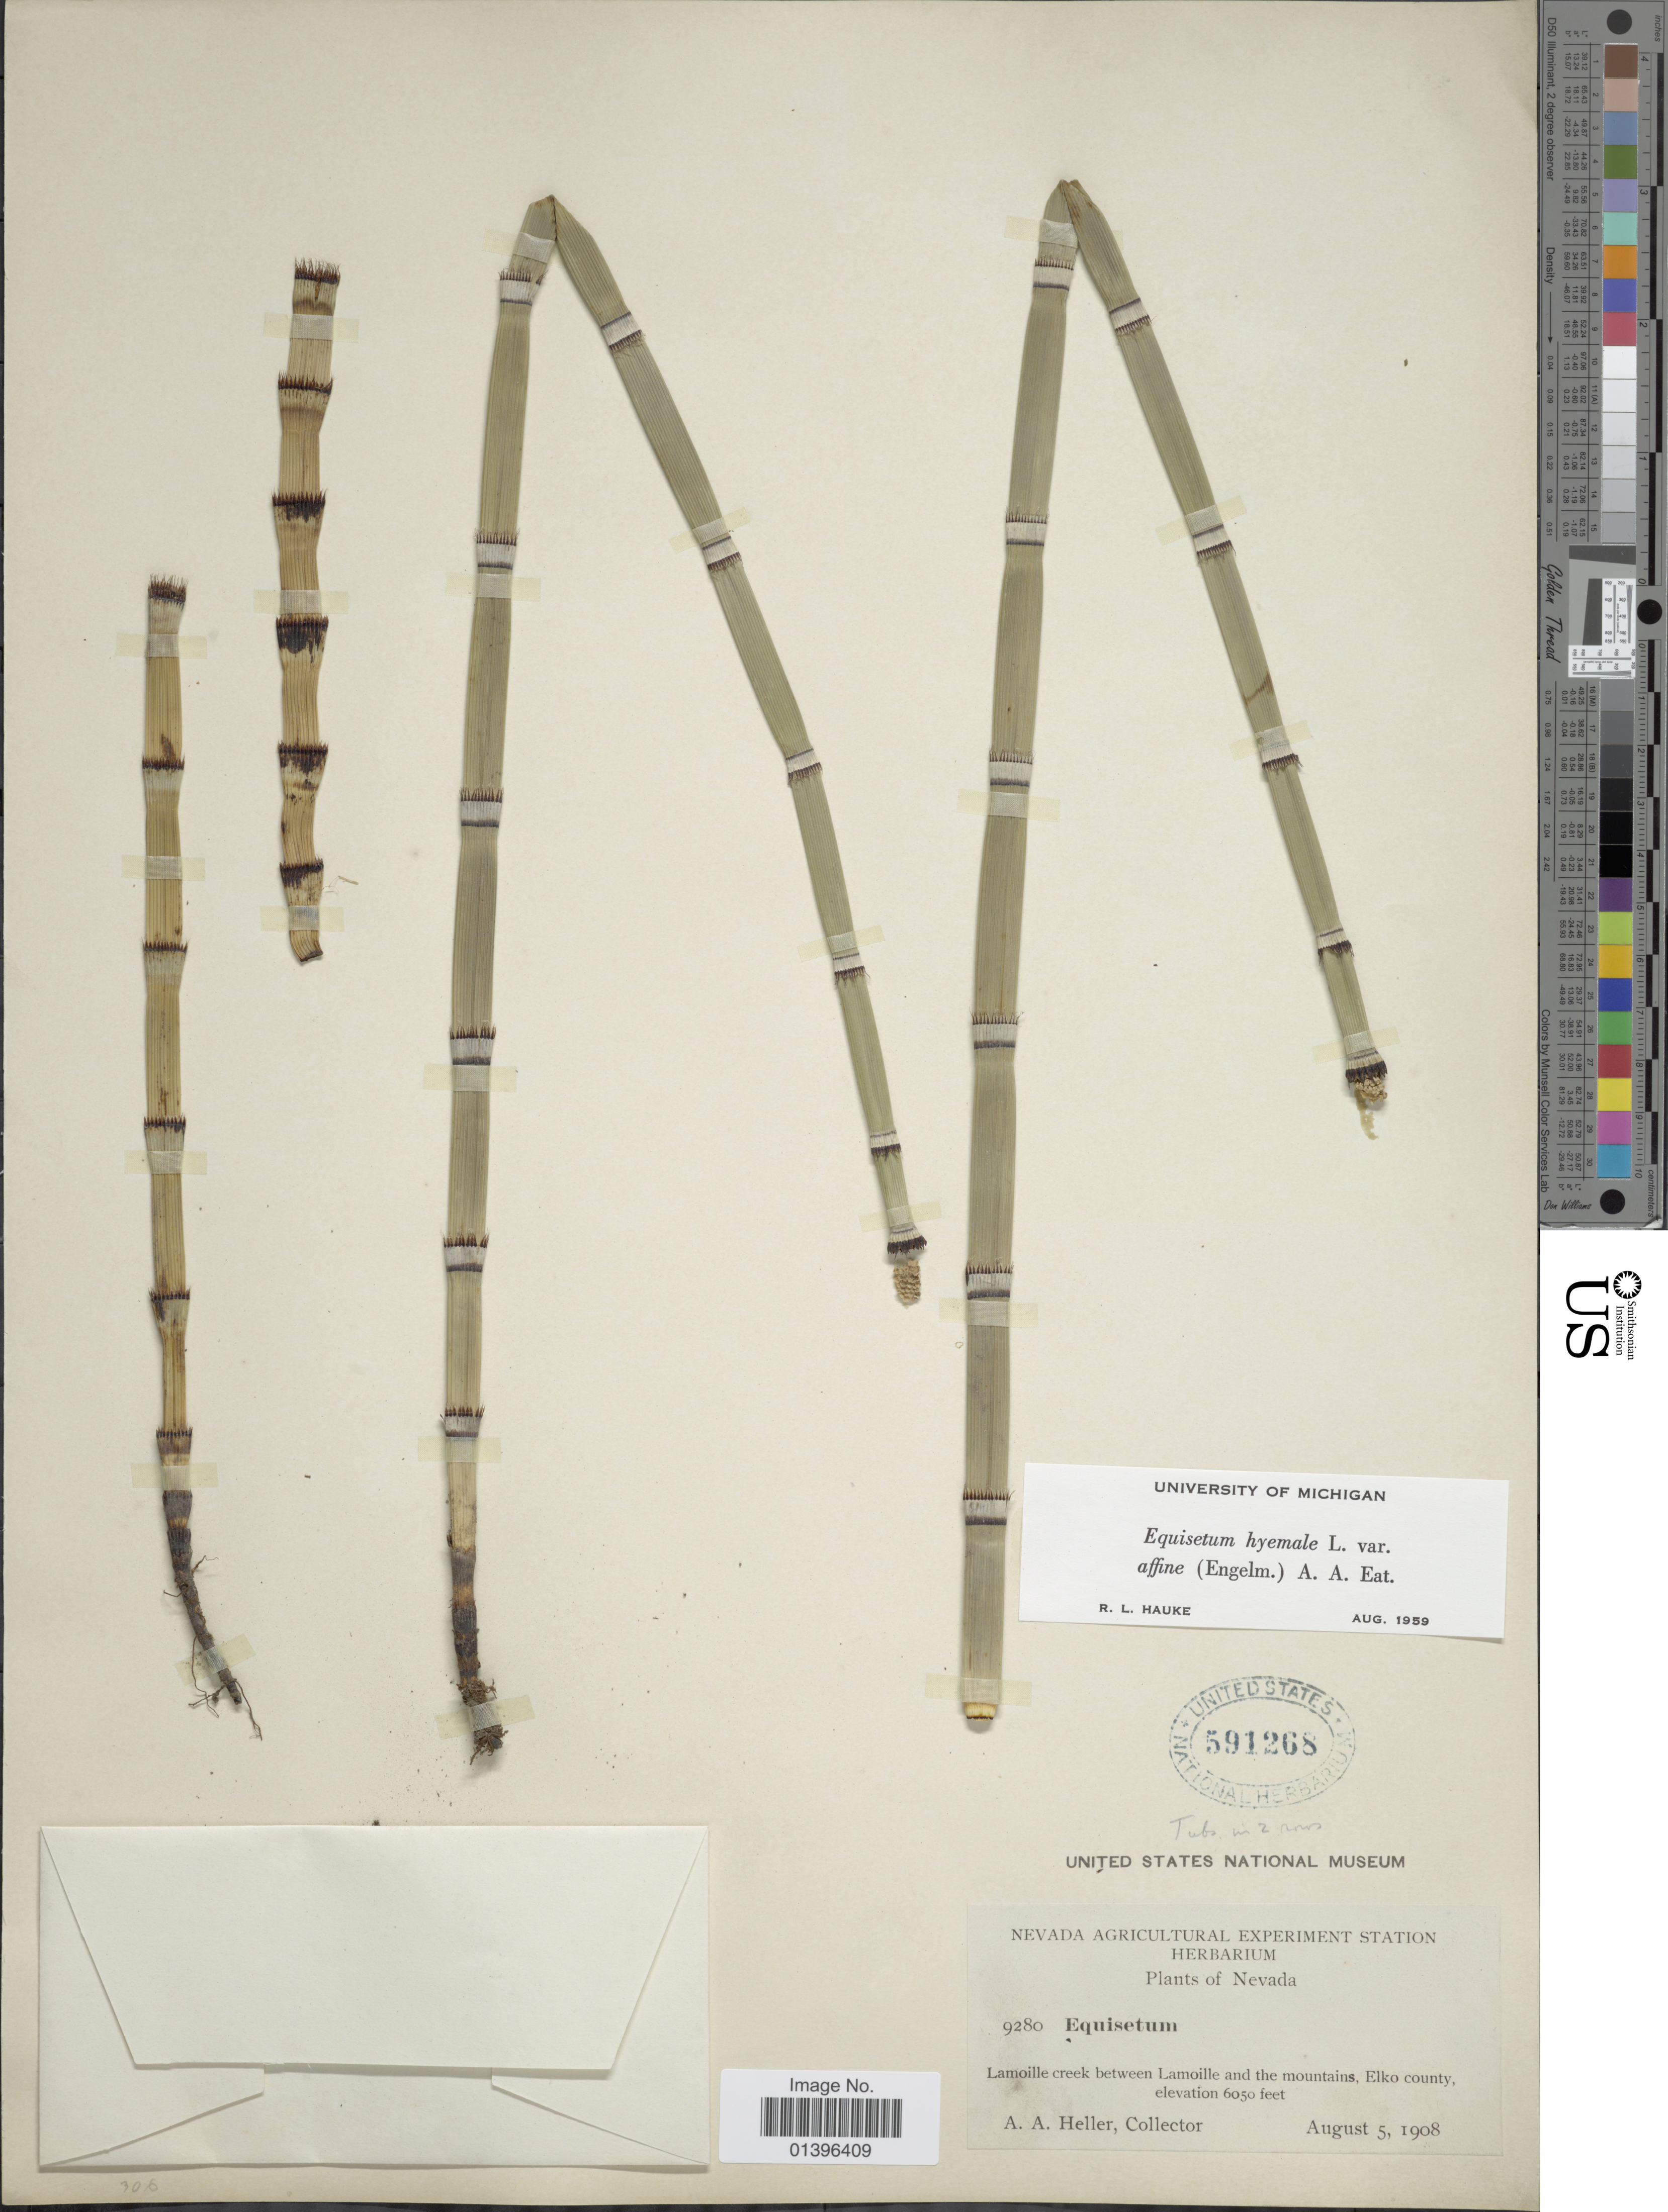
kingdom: Plantae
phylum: Tracheophyta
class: Polypodiopsida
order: Equisetales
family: Equisetaceae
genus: Equisetum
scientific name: Equisetum hyemale var. affine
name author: (Engelm.) A.A. Eaton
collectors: A. A. Heller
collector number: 9280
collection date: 1908-08-05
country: United States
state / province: Nevada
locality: Lamoille creek between Lamoille and the mountains, Elko county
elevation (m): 1844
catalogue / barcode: US 591268